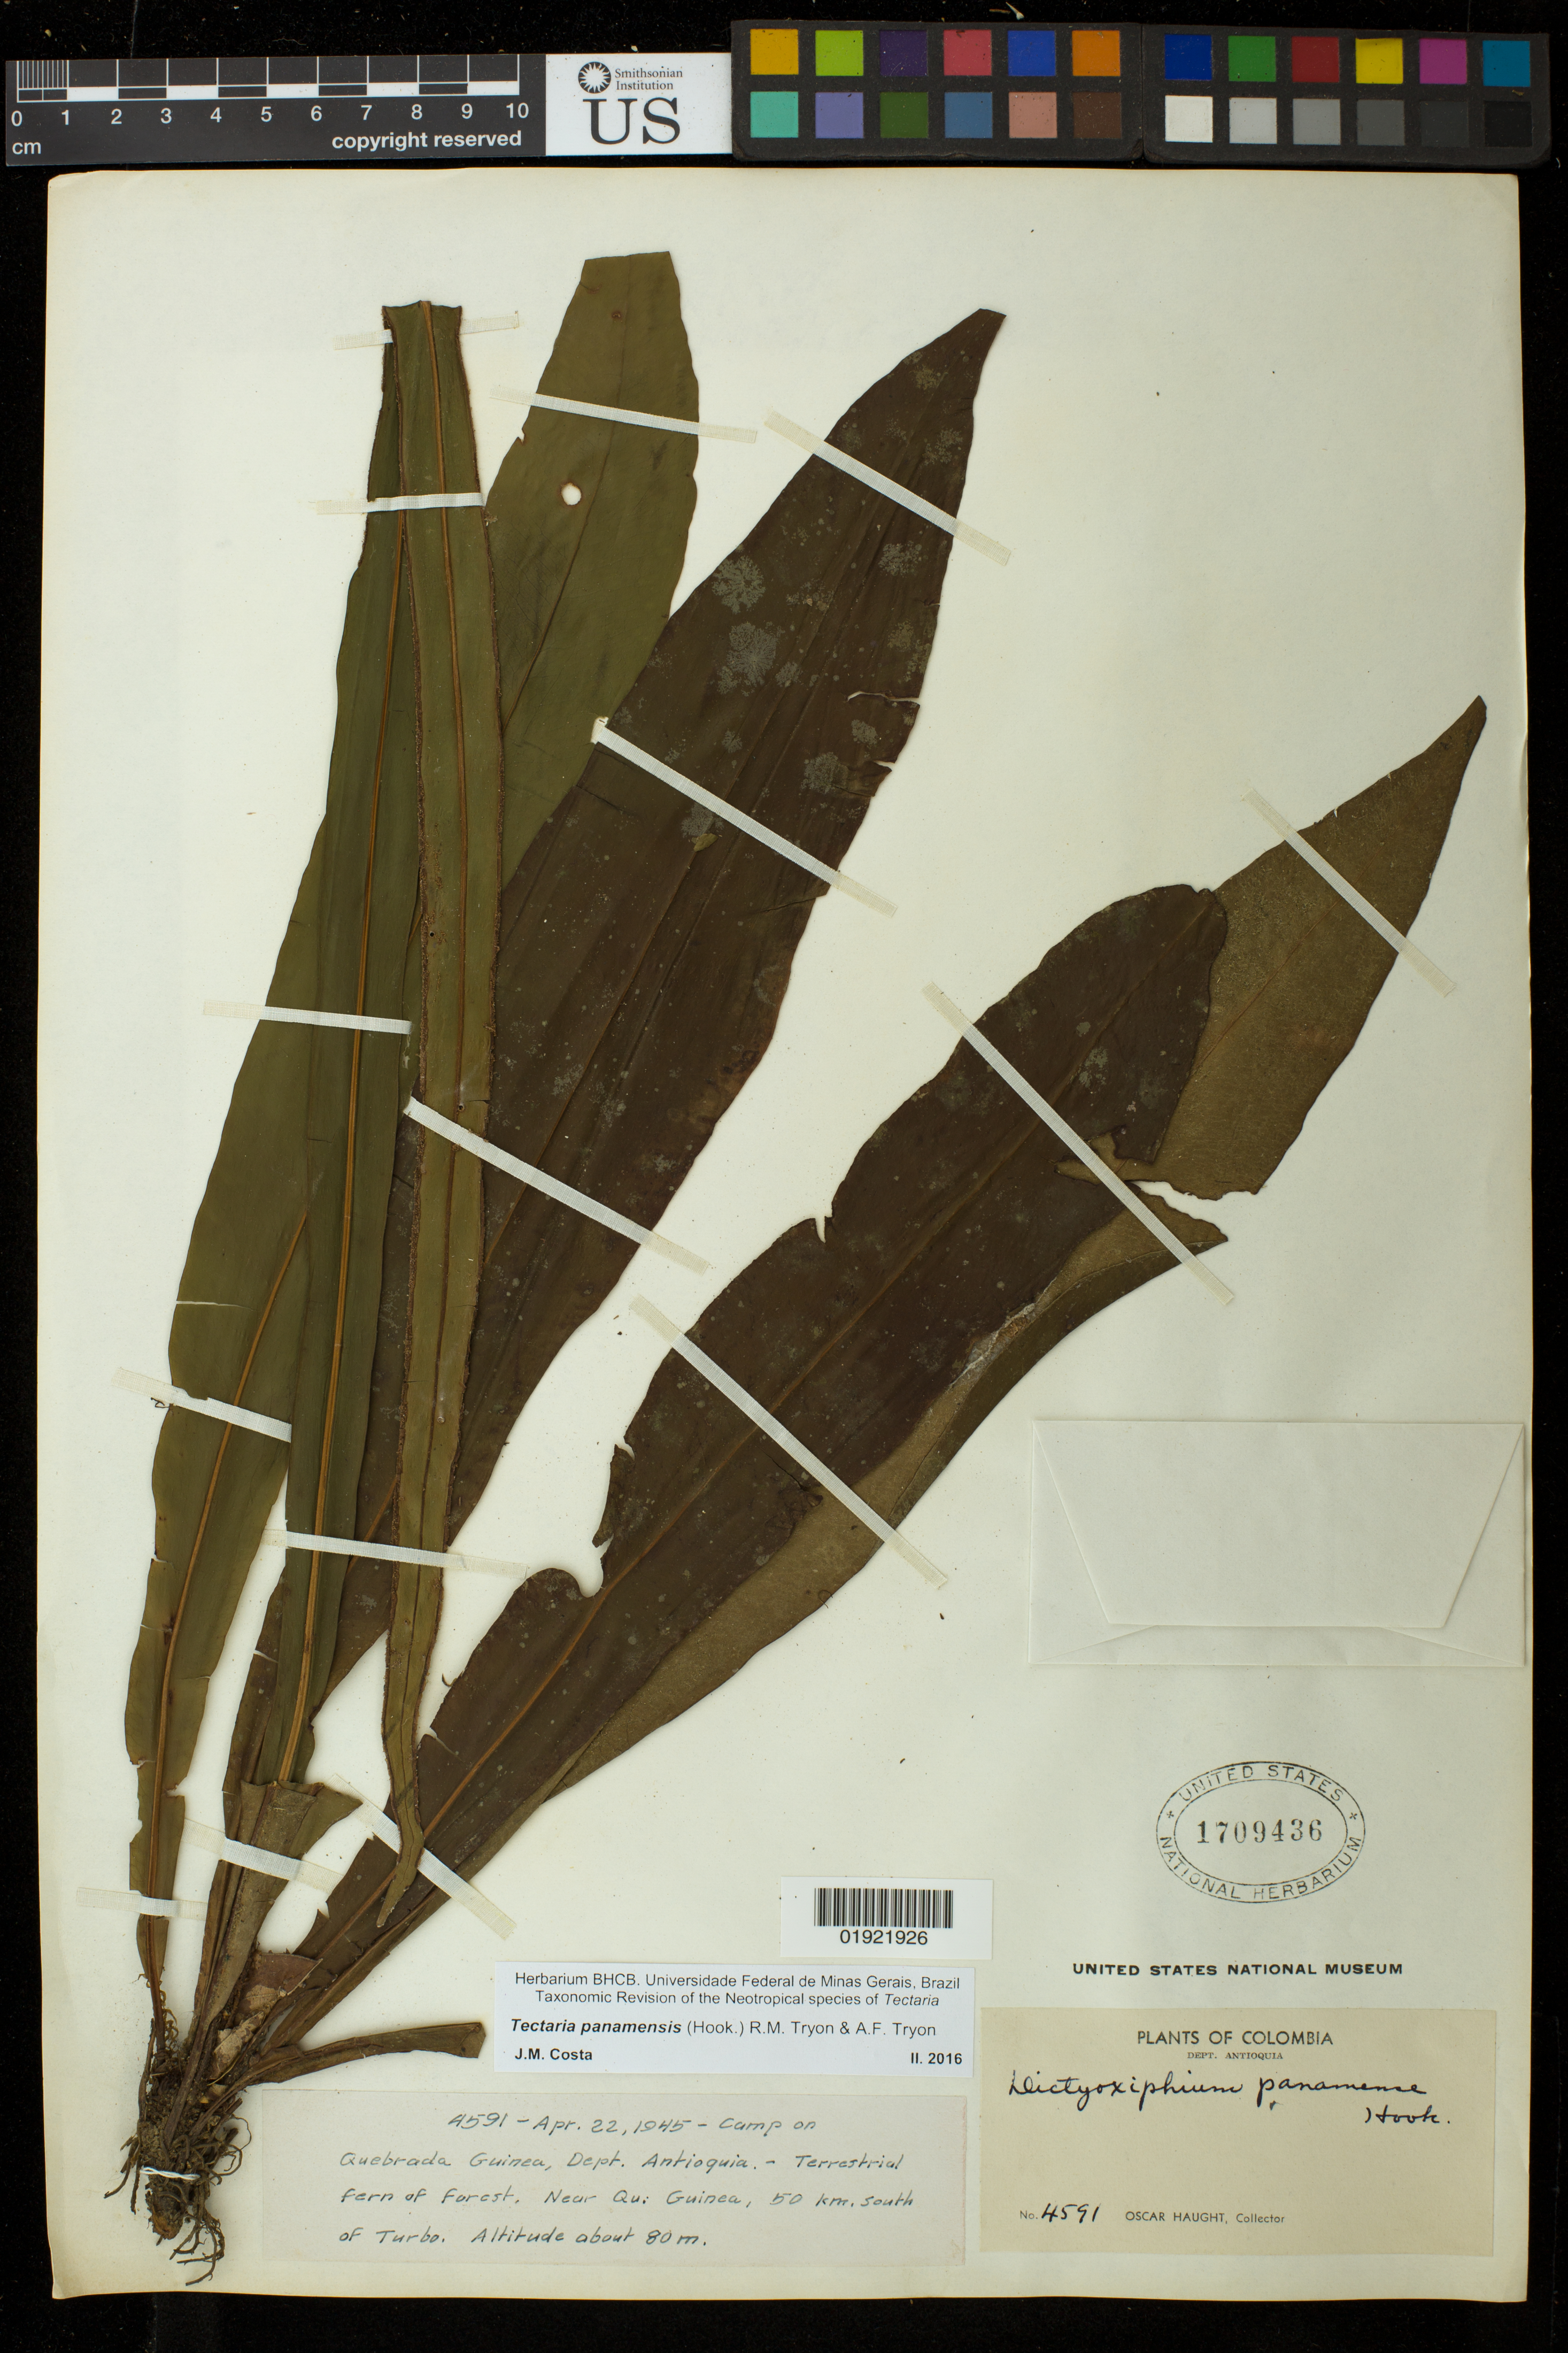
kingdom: Plantae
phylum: Tracheophyta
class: Polypodiopsida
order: Polypodiales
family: Tectariaceae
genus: Tectaria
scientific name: Tectaria panamensis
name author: (Hook.) R.M. Tryon & A.F. Tryon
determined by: Costa, J. M.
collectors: O. Haught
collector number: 4591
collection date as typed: Apr. 22, 1945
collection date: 1945-04-22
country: Colombia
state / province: Antioquia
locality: Camp on Quebrada Guinea, Near Qui Guinea, 50 km south of Turbo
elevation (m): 80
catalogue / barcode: US 1709436